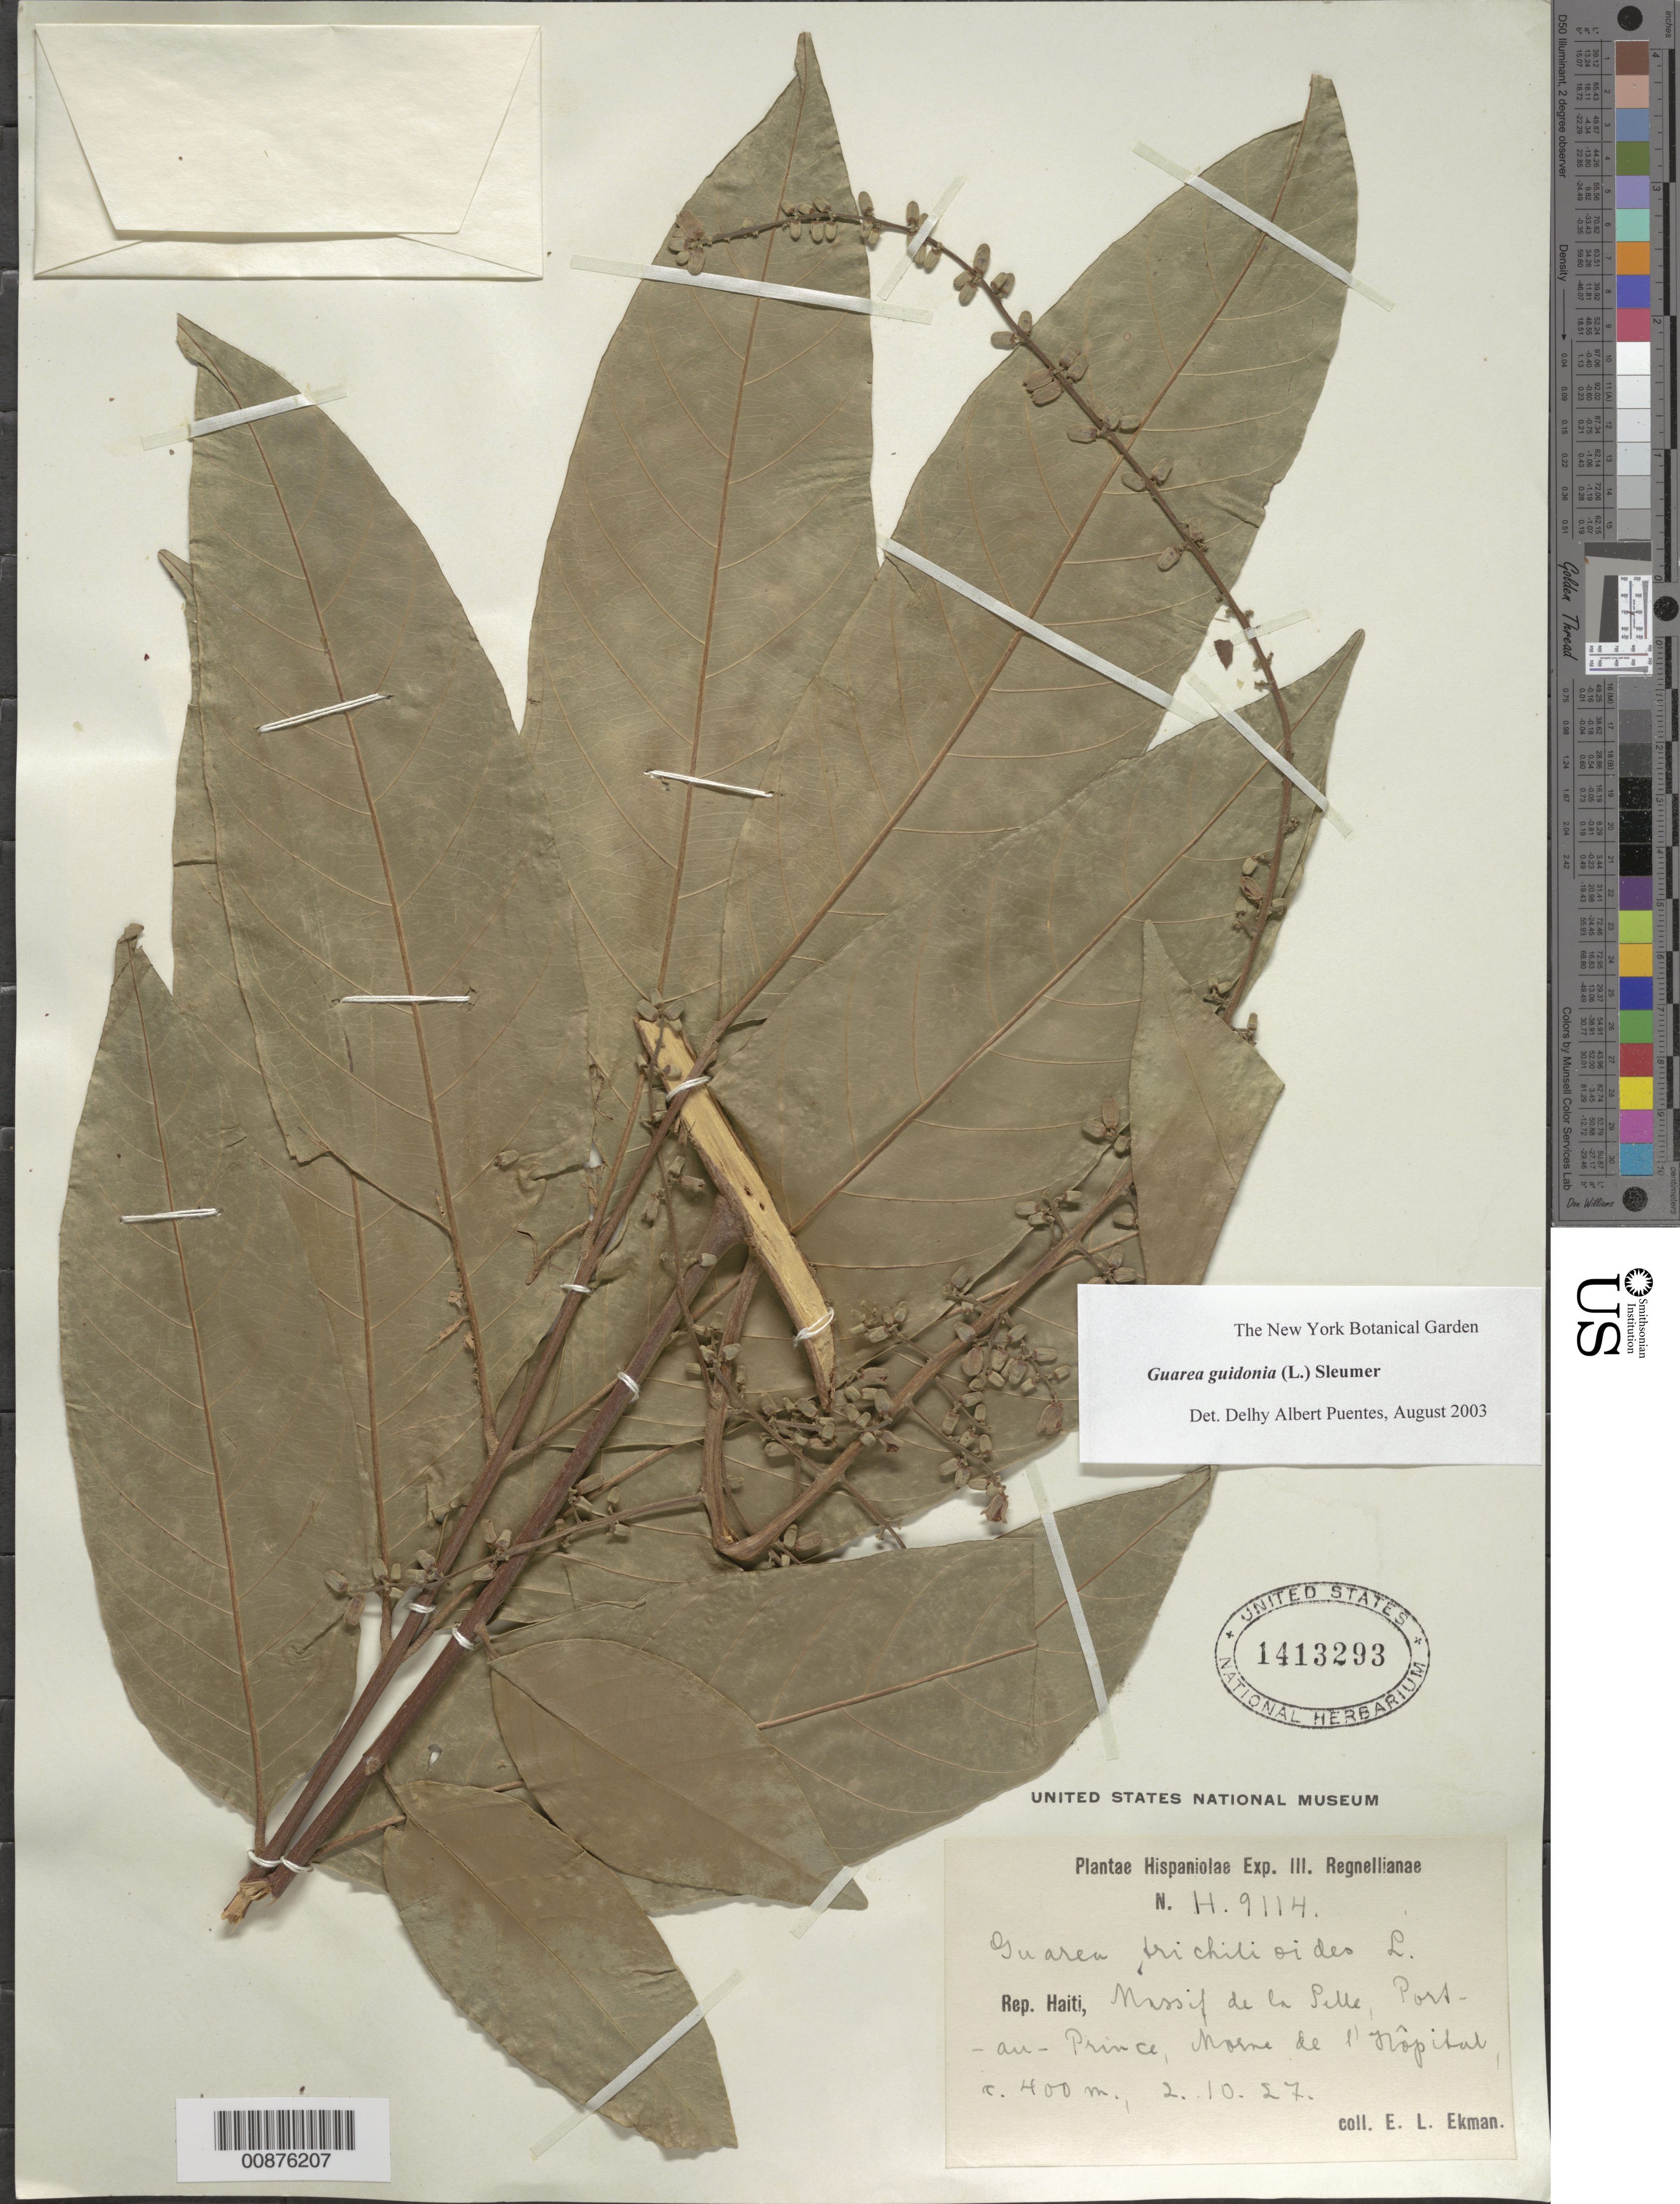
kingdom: Plantae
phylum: Tracheophyta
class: Magnoliopsida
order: Sapindales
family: Meliaceae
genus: Guarea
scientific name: Guarea guidonia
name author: (L.) Sleumer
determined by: Puentes, D. A.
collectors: E. L. Ekman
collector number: H 9114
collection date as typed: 02 Oct 1927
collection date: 1927-10-02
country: Haiti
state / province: Ouest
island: Hispaniola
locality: Massif de la Selle, Port au Prince, Morne l'Hôpital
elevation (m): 400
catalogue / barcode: US 1413293